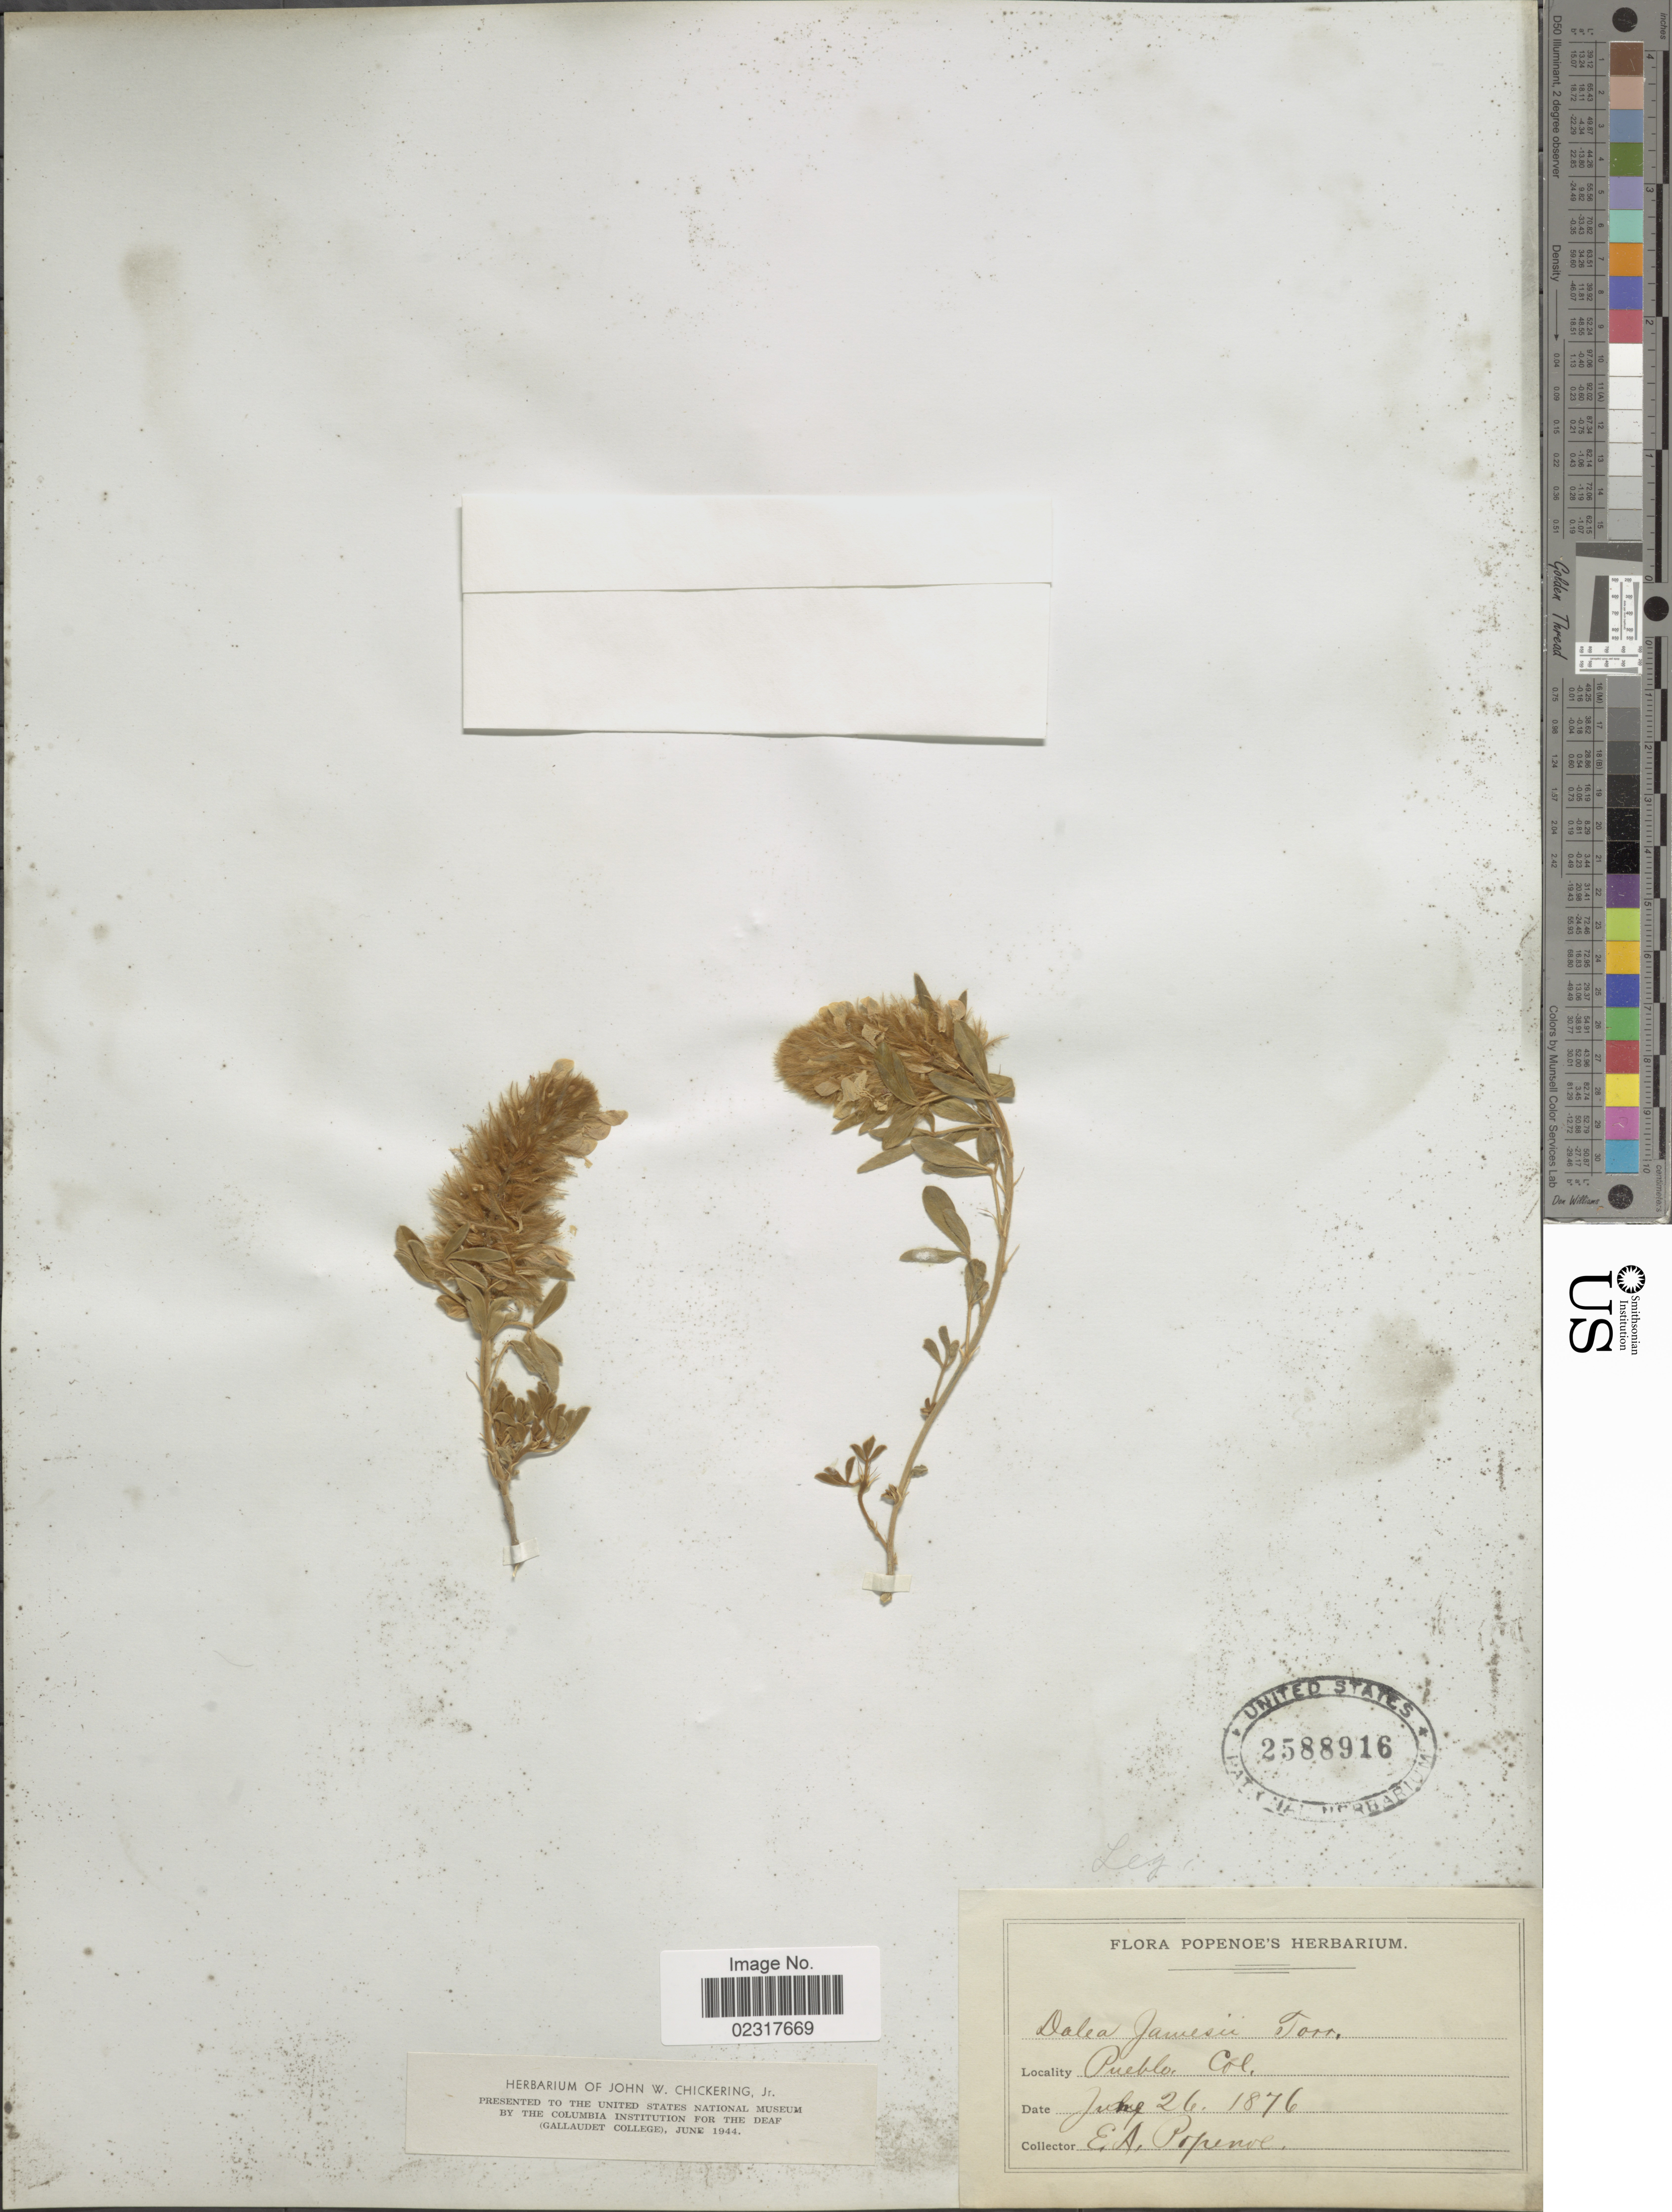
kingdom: Plantae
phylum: Tracheophyta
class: Magnoliopsida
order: Fabales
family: Fabaceae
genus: Dalea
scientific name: Dalea jamesii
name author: (Torr.) Torr. & A. Gray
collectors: E. A. Popenoe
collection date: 1876-07-26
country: United States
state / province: Colorado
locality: Pueblo Col.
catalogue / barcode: US 2588916